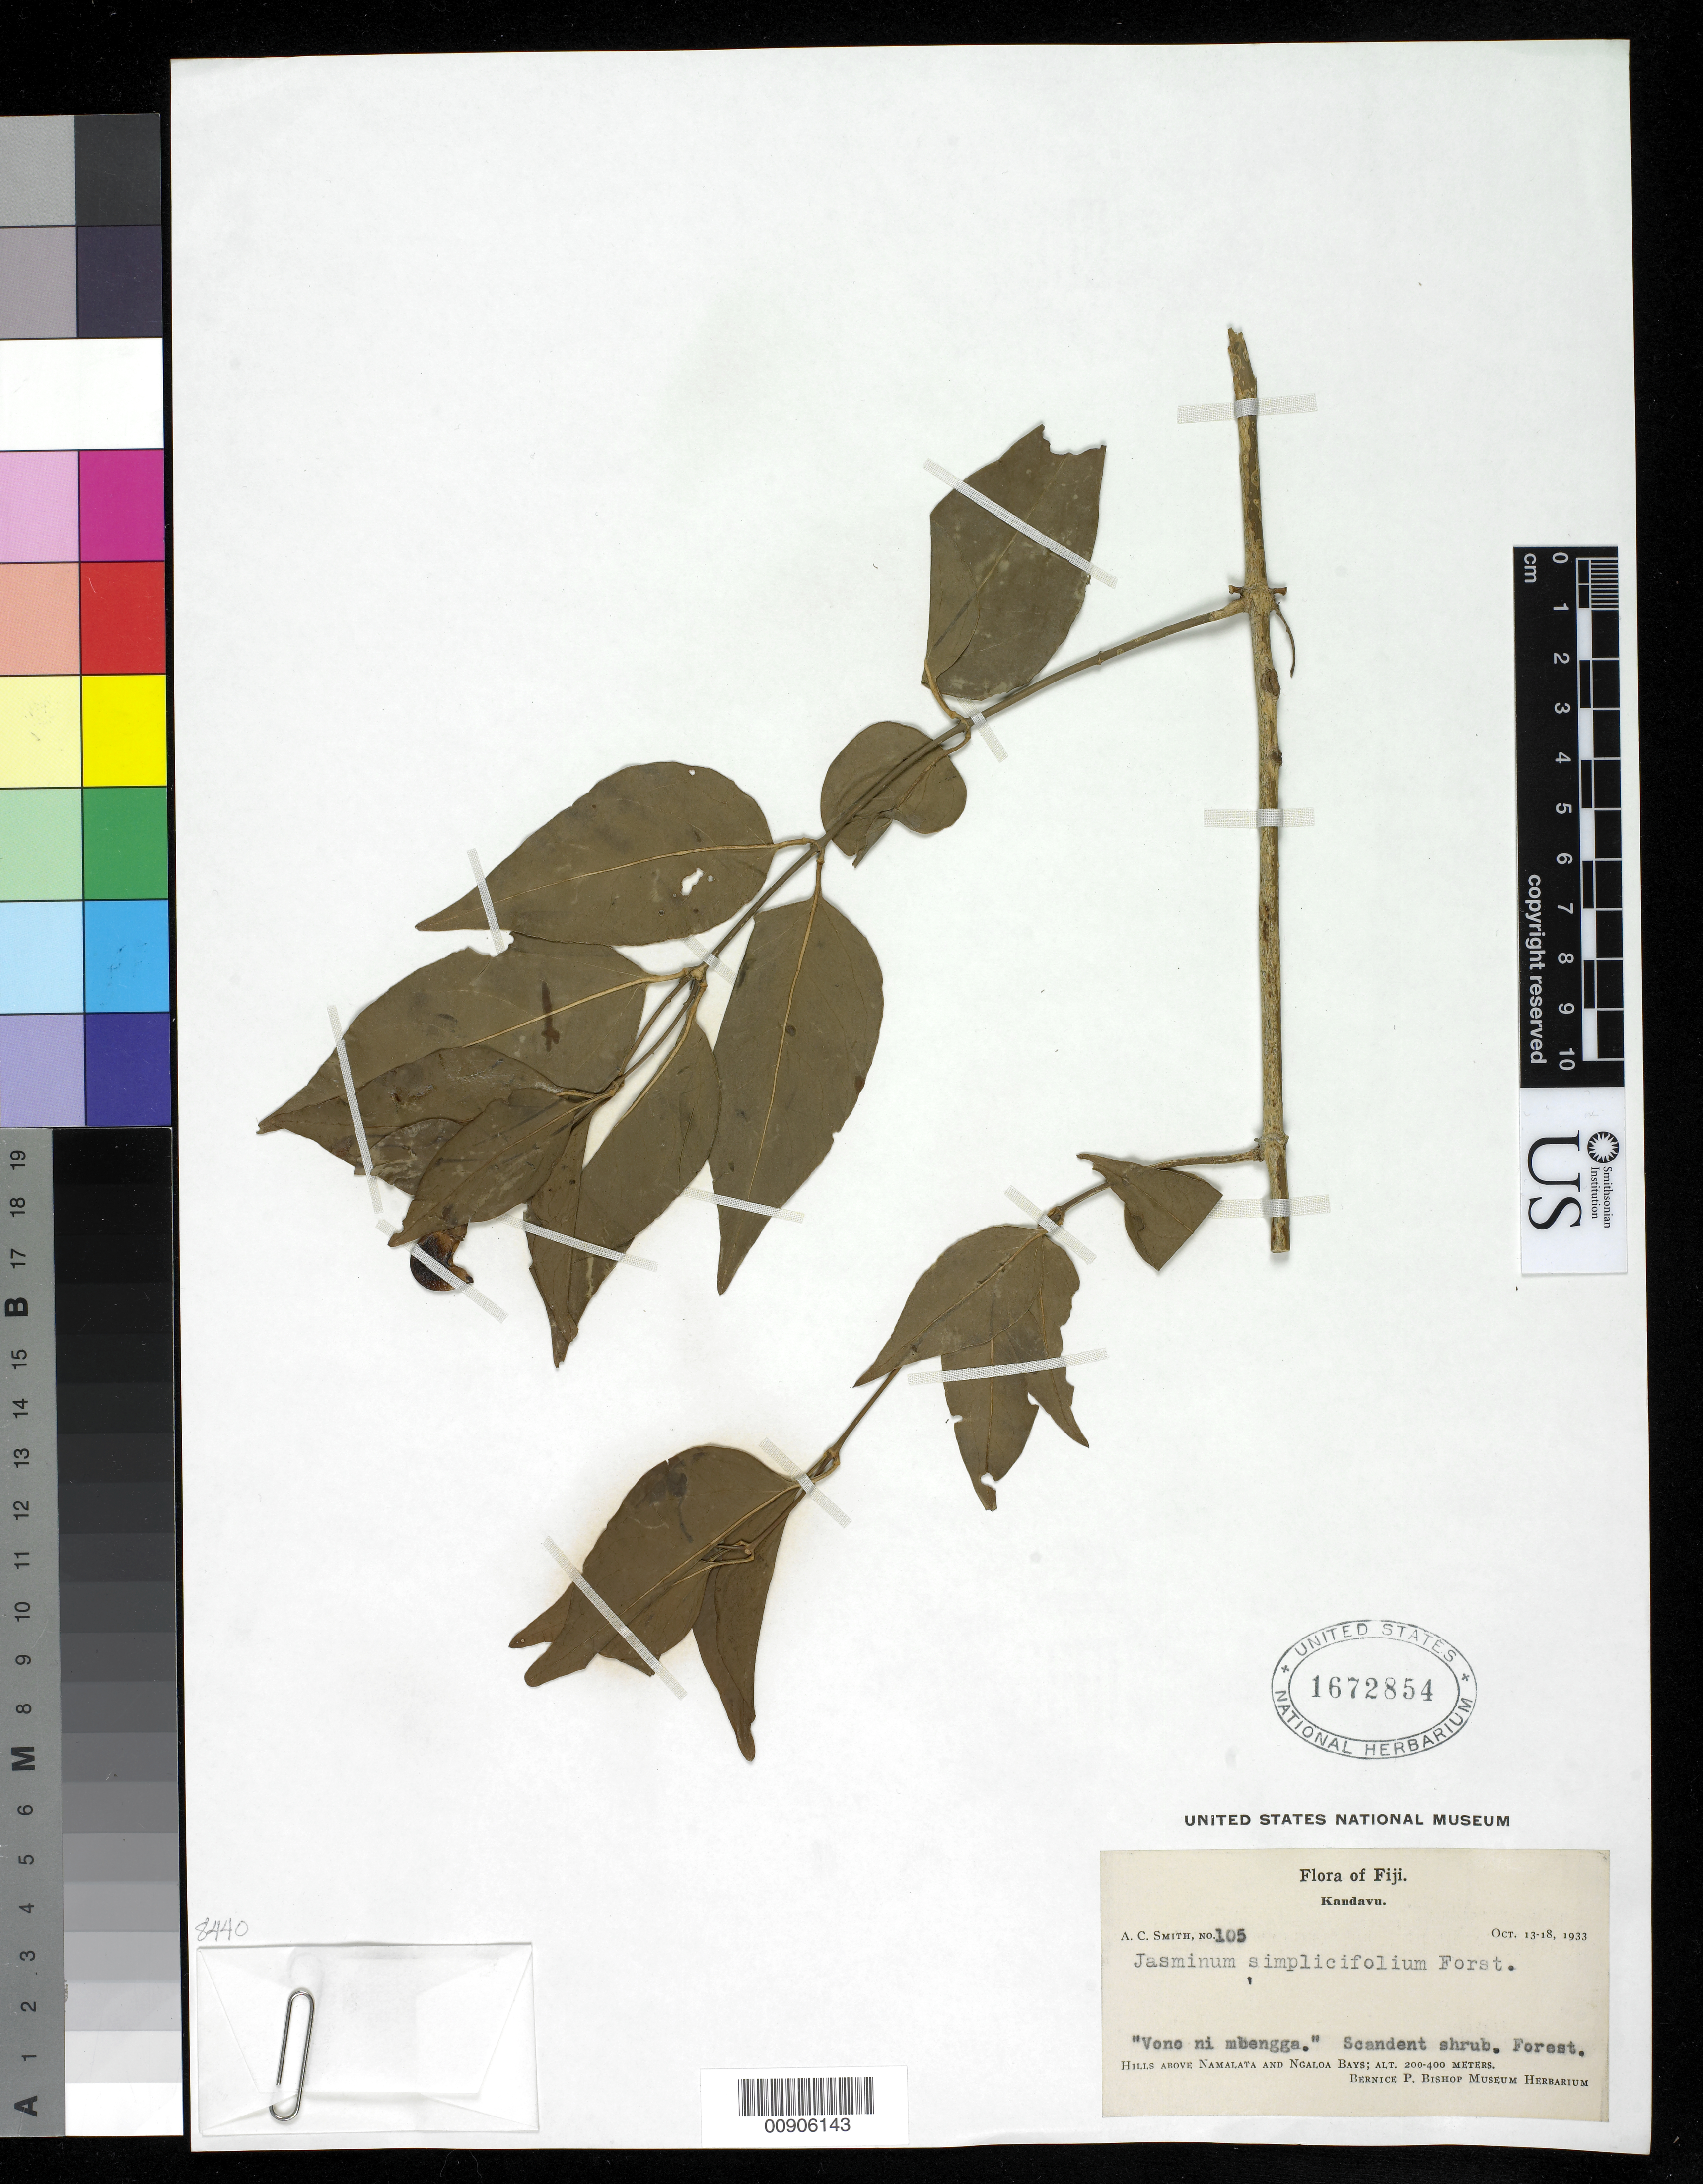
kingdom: Plantae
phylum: Tracheophyta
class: Magnoliopsida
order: Lamiales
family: Oleaceae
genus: Jasminum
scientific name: Jasminum simplicifolium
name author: G. Forst.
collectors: C. A. Smith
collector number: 105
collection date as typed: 13 Oct 1933 to 18 Oct 1933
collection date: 1933-10-13/1933-10-18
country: Fiji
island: Kadavu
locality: Hills above Namalata and Ngaloa Bays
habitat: Forest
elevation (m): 200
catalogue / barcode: US 1672854